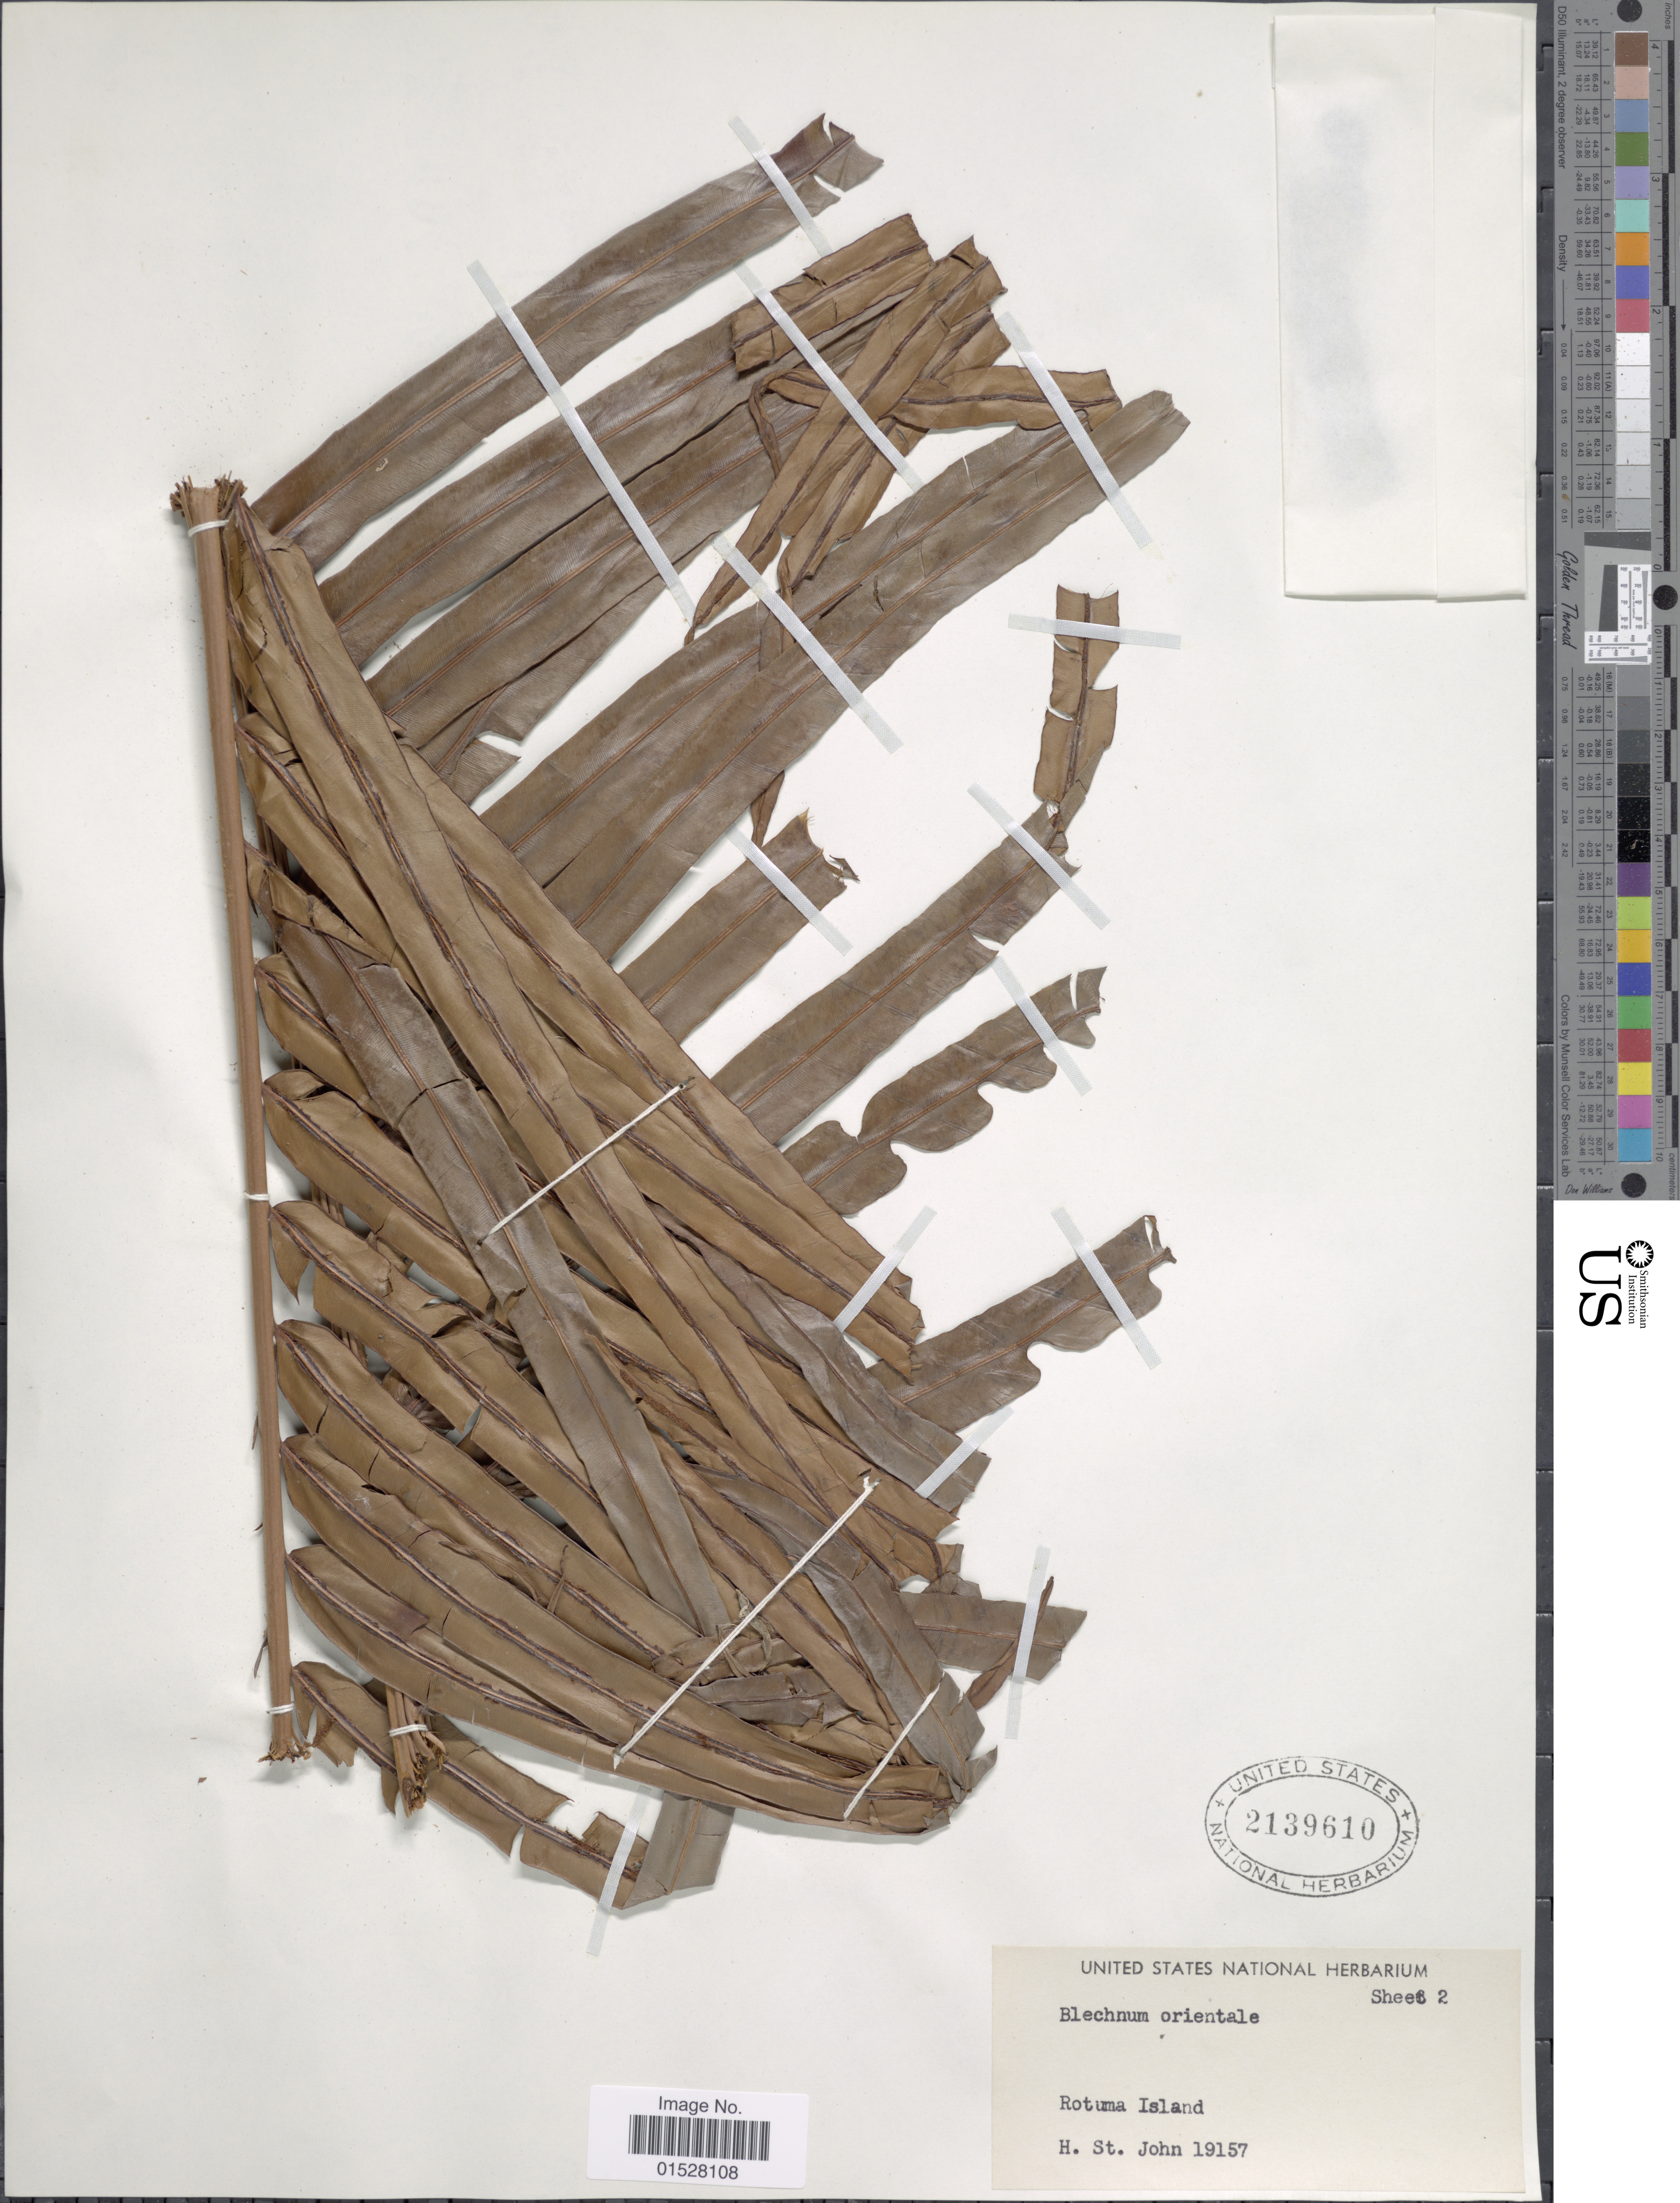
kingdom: Plantae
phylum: Tracheophyta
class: Polypodiopsida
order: Polypodiales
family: Blechnaceae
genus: Blechnum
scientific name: Blechnum orientale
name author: L.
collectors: H. St. John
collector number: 19157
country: Fiji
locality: Rotuma Island.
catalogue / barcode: US 2139610